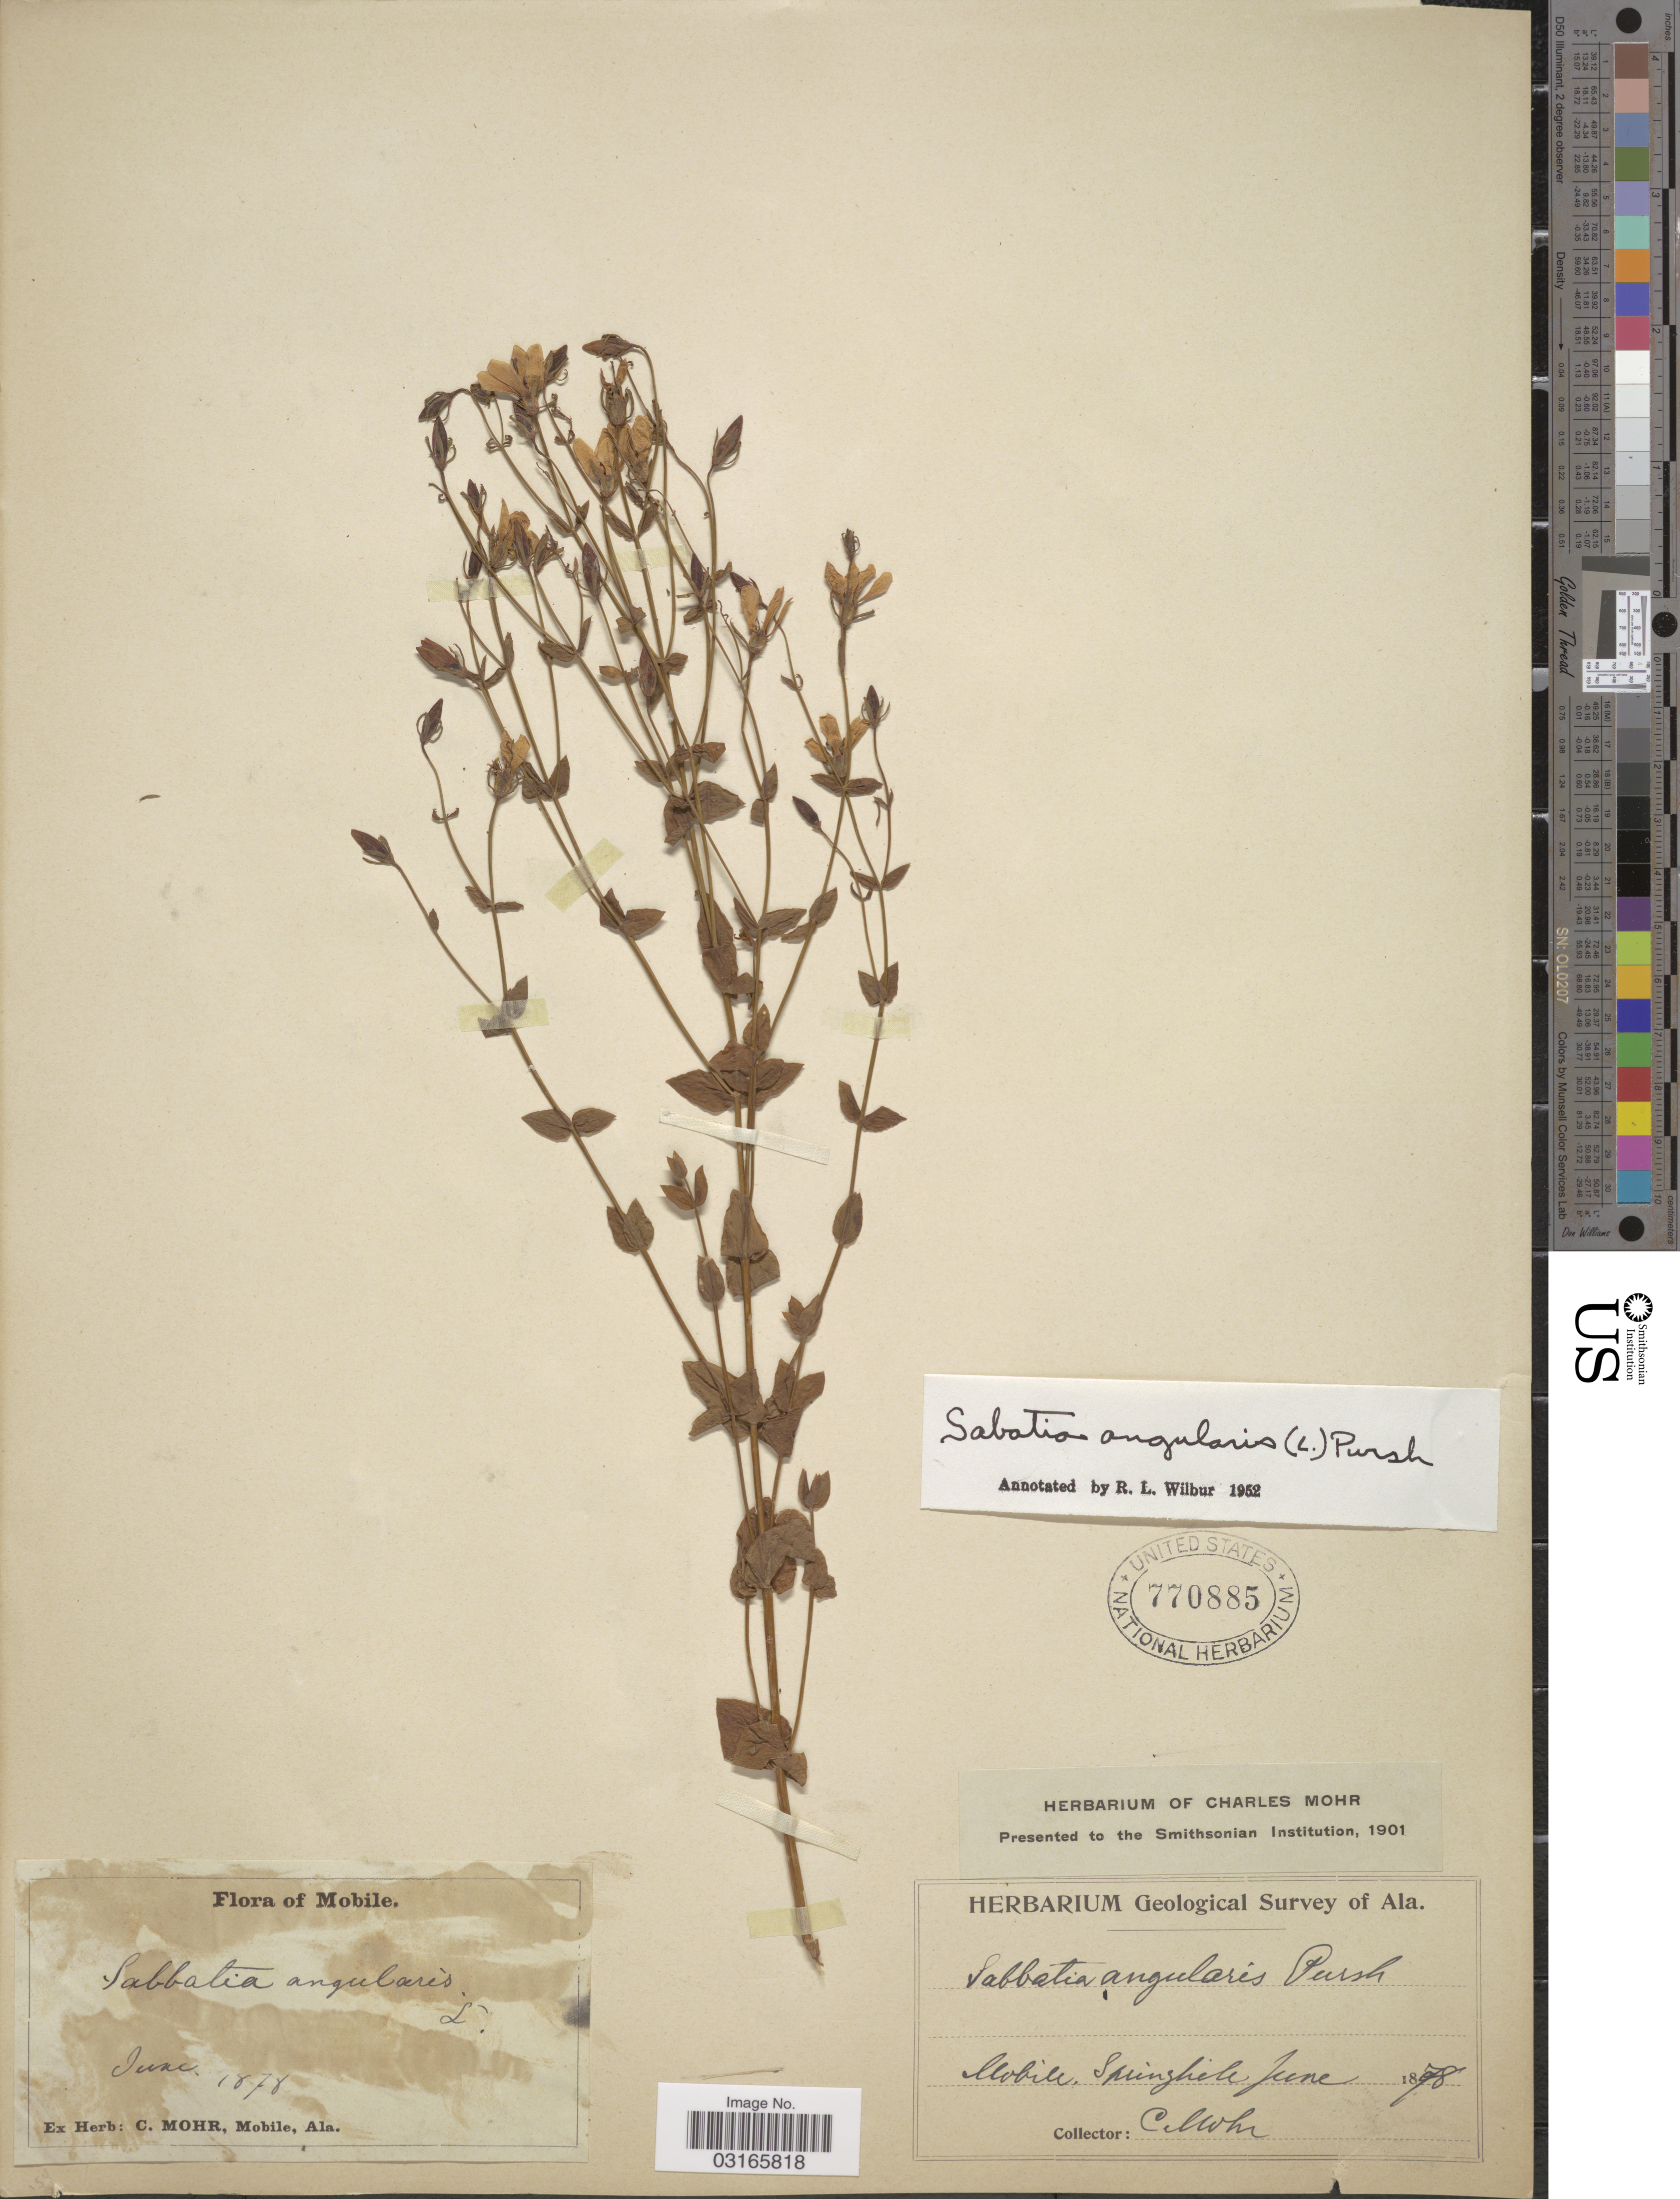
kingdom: Plantae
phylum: Tracheophyta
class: Magnoliopsida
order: Gentianales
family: Gentianaceae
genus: Sabatia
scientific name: Sabatia angularis (L.) Pursh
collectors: C. T. Mohr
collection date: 1878-06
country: United States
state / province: Alabama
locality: Mobile. Springhill.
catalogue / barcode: US 770885